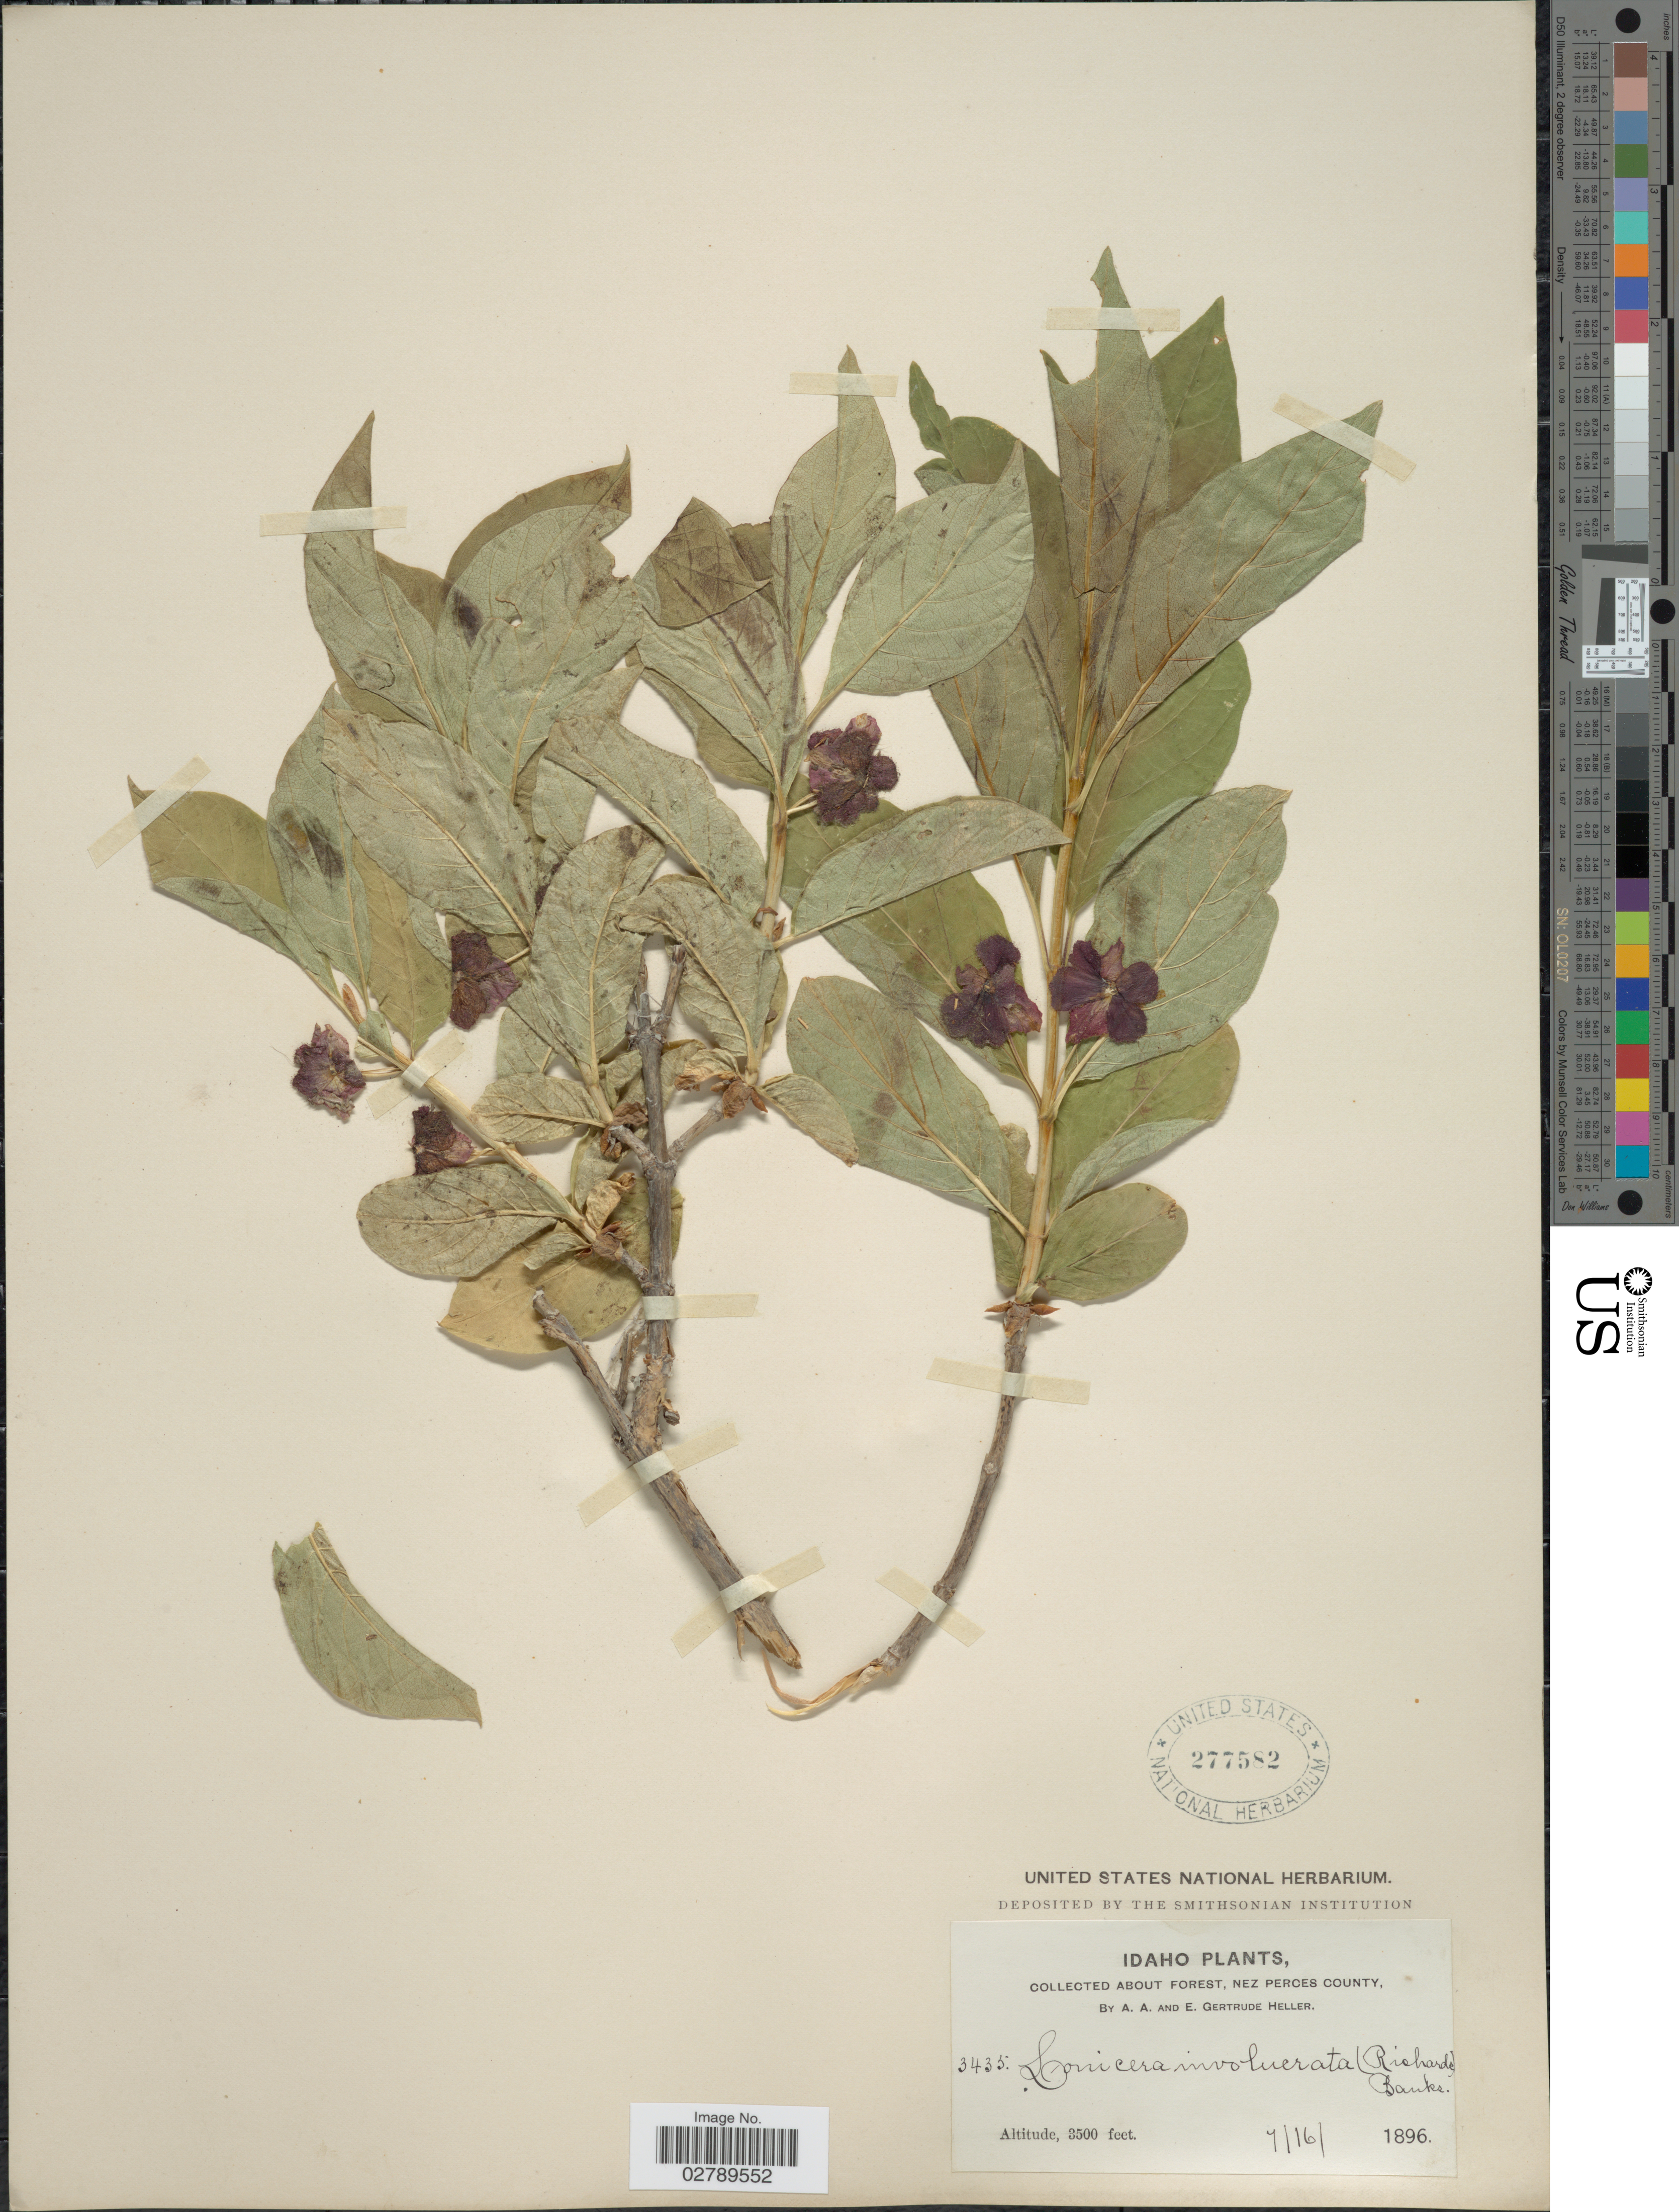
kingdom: Plantae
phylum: Tracheophyta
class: Magnoliopsida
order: Dipsacales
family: Caprifoliaceae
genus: Lonicera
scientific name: Lonicera involucrata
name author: (Richardson) Banks ex Spreng.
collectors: A. A. Heller & E. Gertrude Heller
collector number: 3435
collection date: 1896-07-16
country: United States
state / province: Idaho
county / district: Nez Perce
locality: About forest.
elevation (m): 1067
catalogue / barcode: US 277582